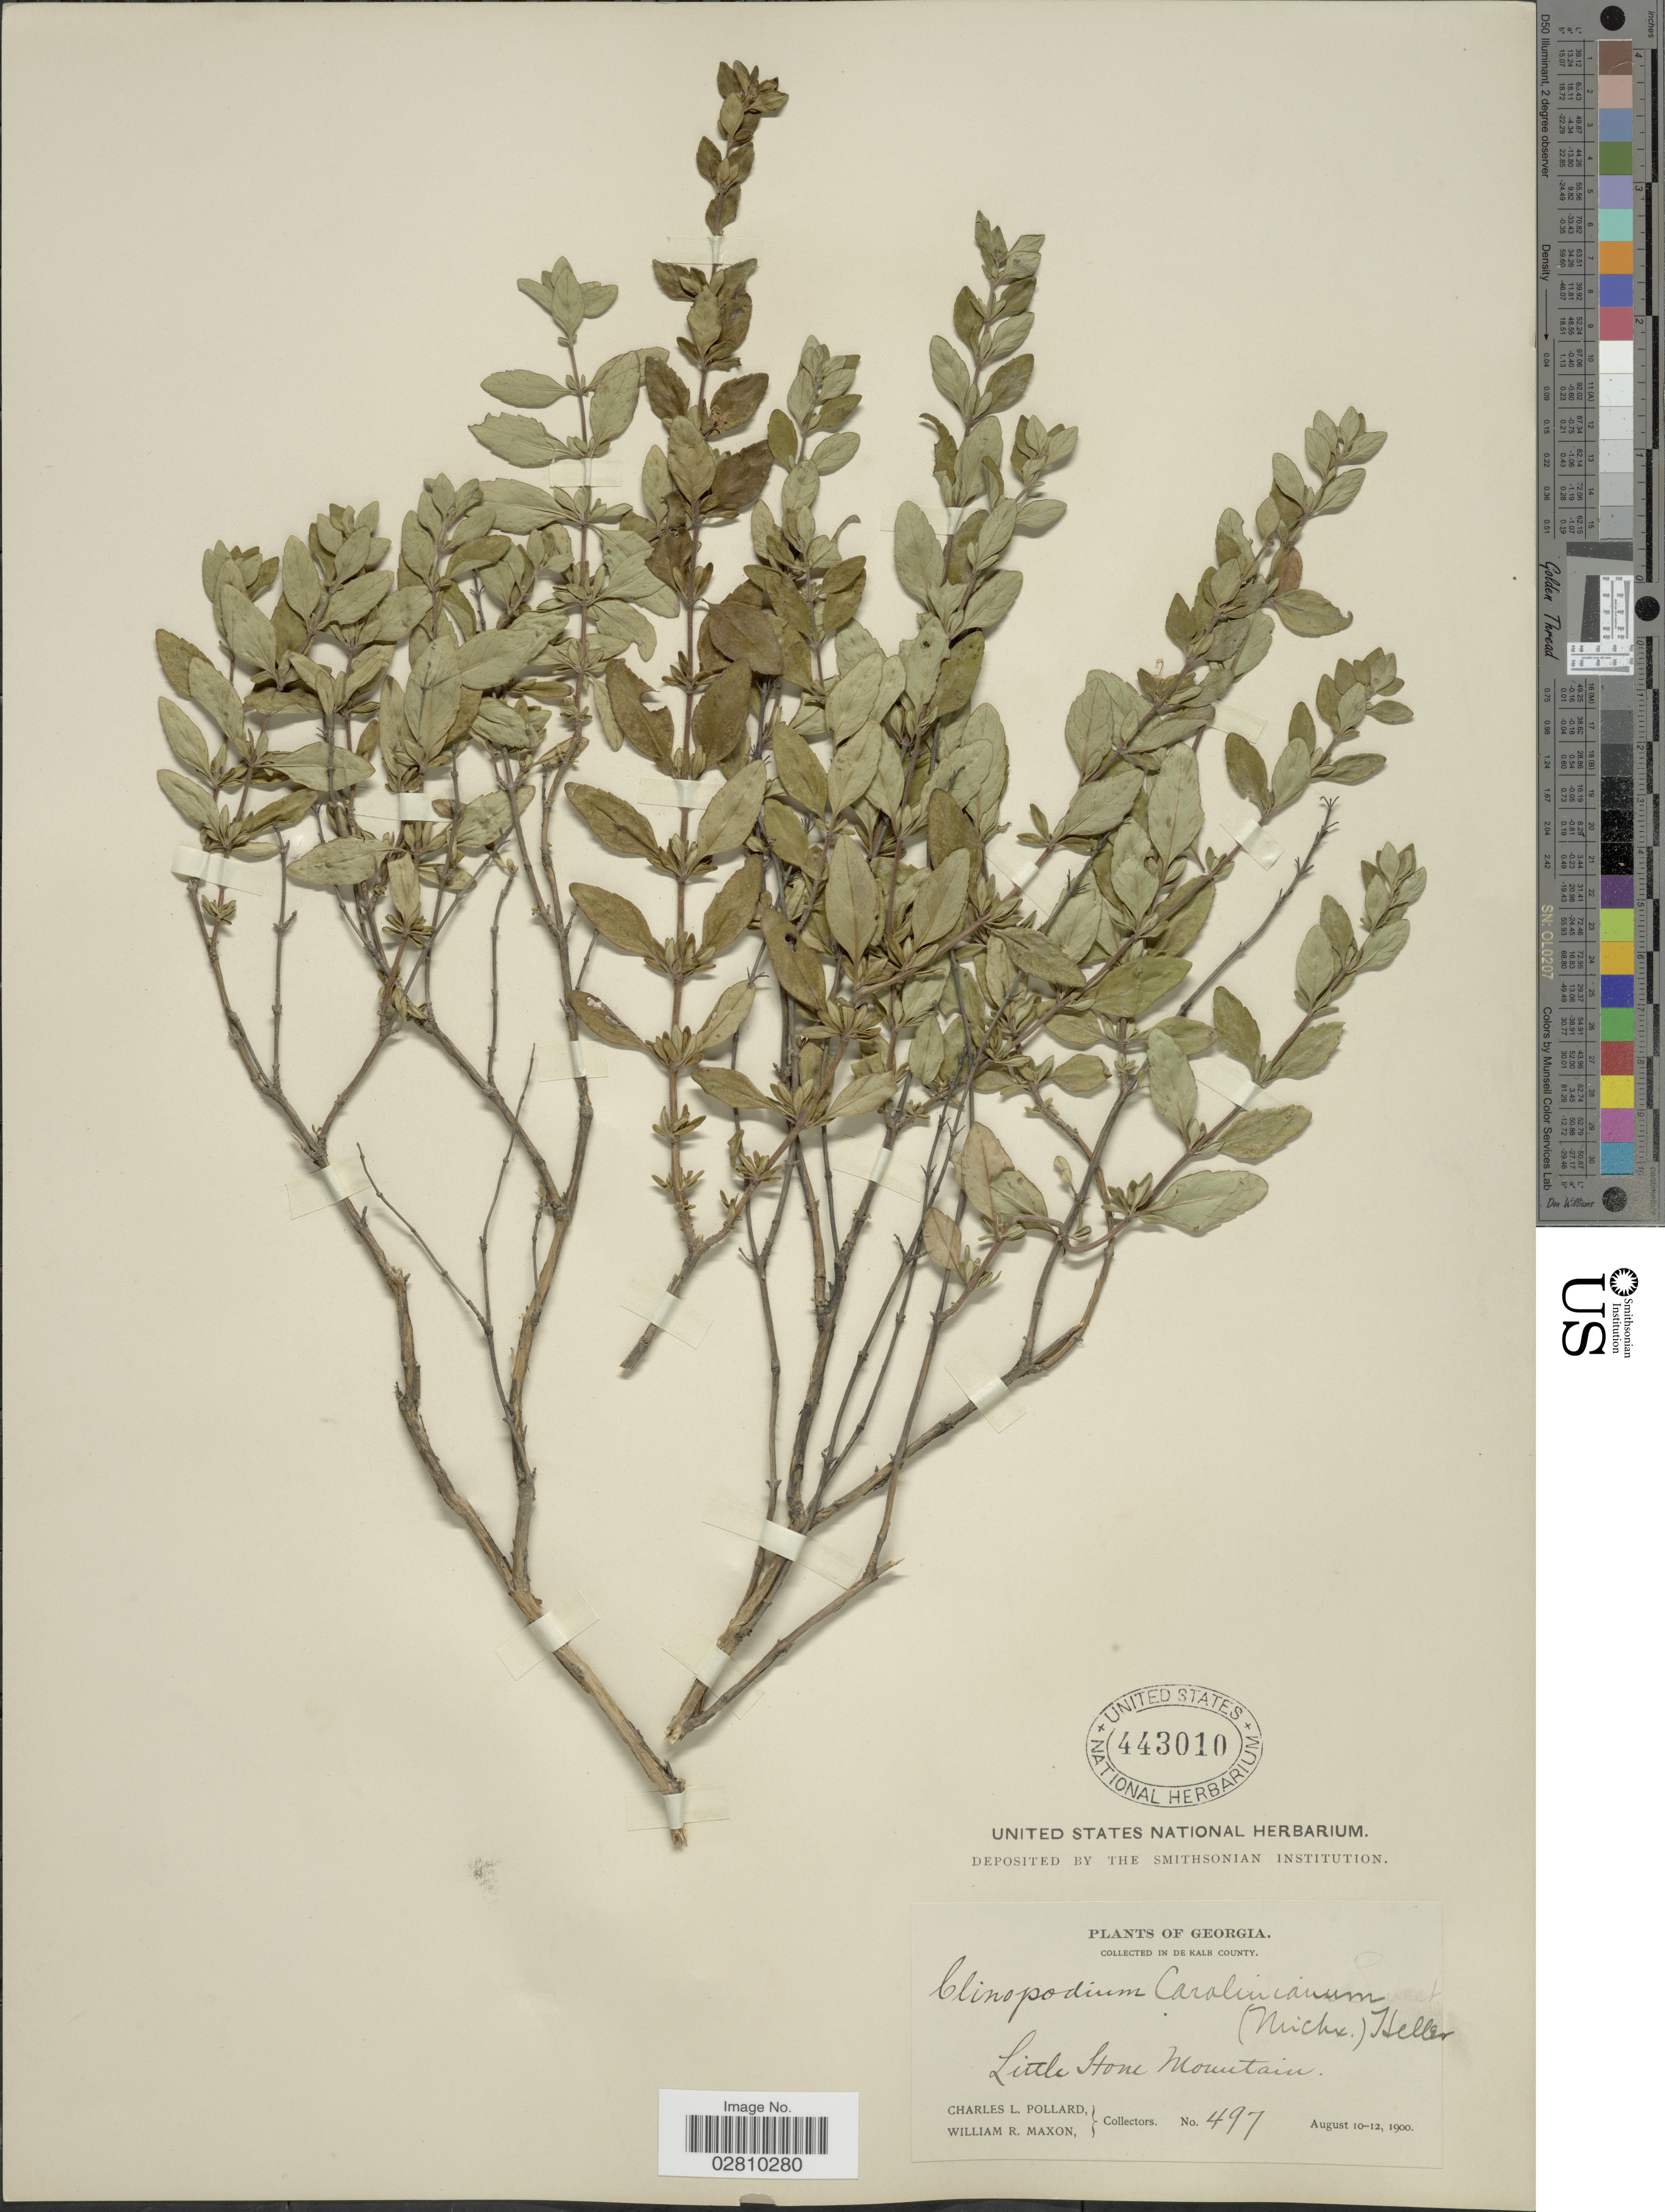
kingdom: Plantae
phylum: Tracheophyta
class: Magnoliopsida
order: Lamiales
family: Lamiaceae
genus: Clinopodium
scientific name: Clinopodium carolinianum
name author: Mill.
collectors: C. L. Pollard & W. R. Maxon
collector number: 497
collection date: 1900-08-10/1900-08-12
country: United States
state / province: Georgia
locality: Collected in De Kalb County. Little Stone Mountain.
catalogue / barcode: US 443010